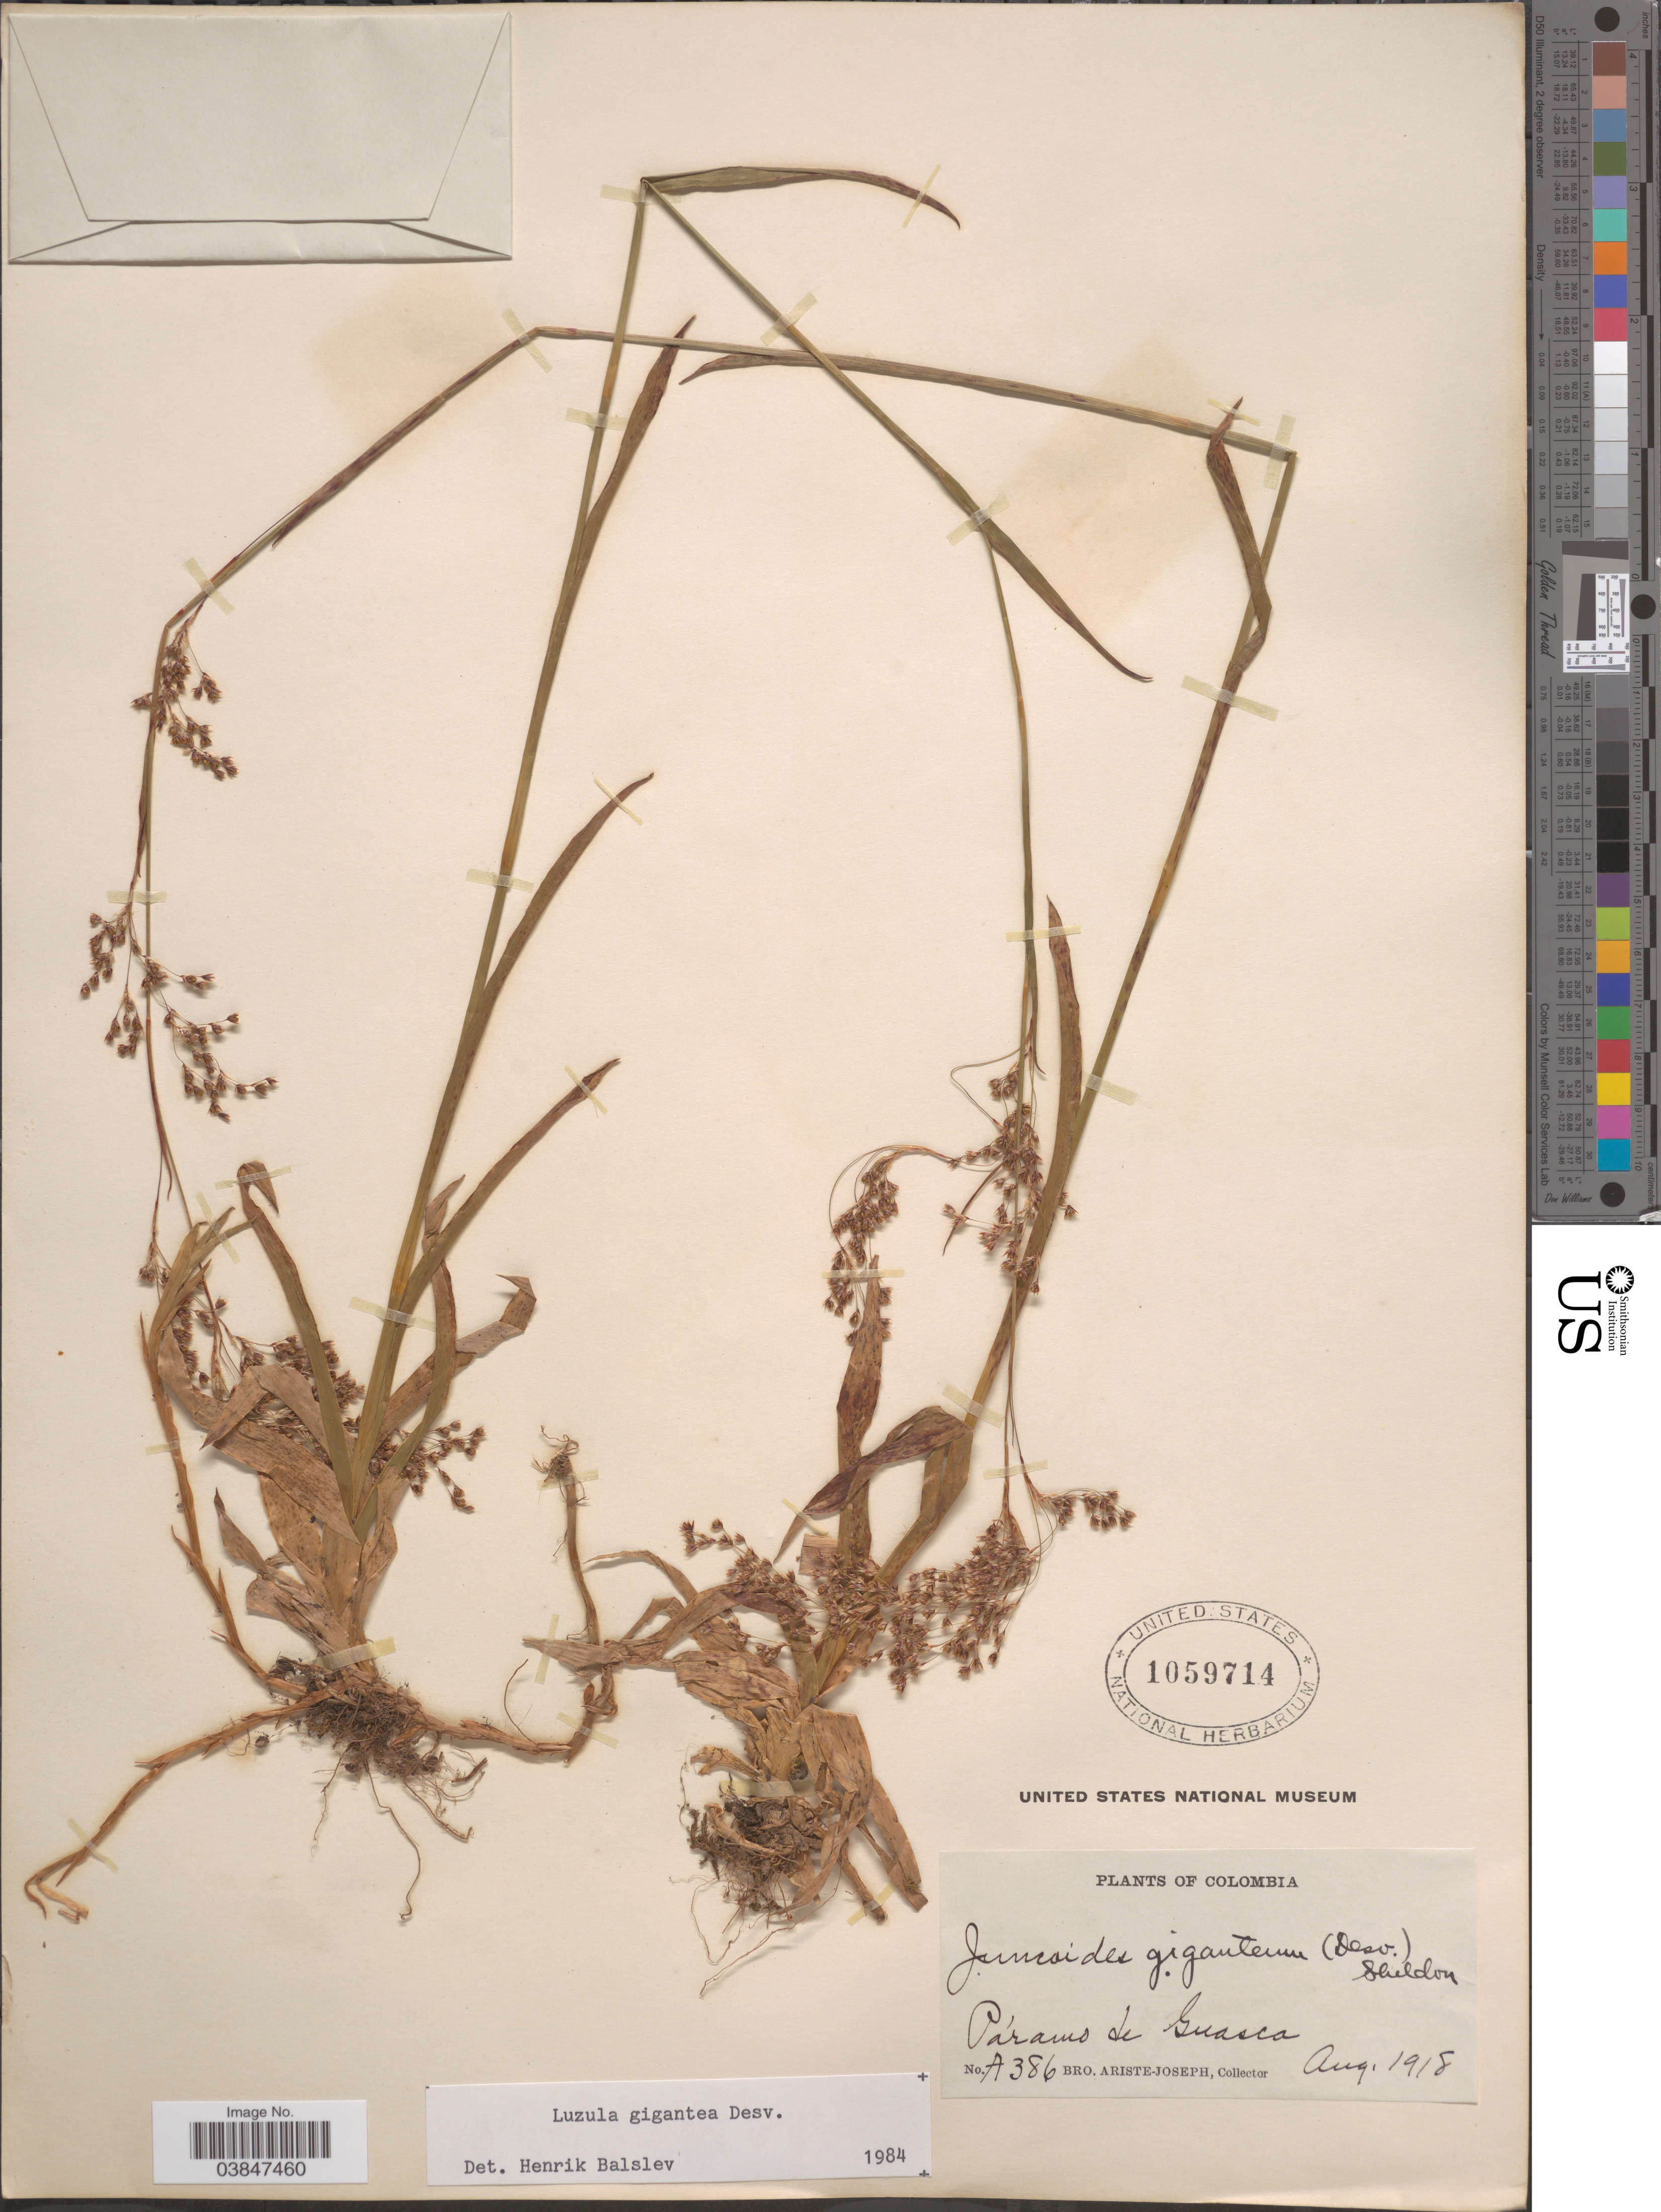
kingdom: Plantae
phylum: Tracheophyta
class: Liliopsida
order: Poales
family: Juncaceae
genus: Luzula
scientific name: Luzula gigantea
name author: Desv.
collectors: Bro. Ariste-Joseph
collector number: A386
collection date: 1918-08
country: Colombia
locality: Páramo de Guasca.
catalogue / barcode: US 1059714